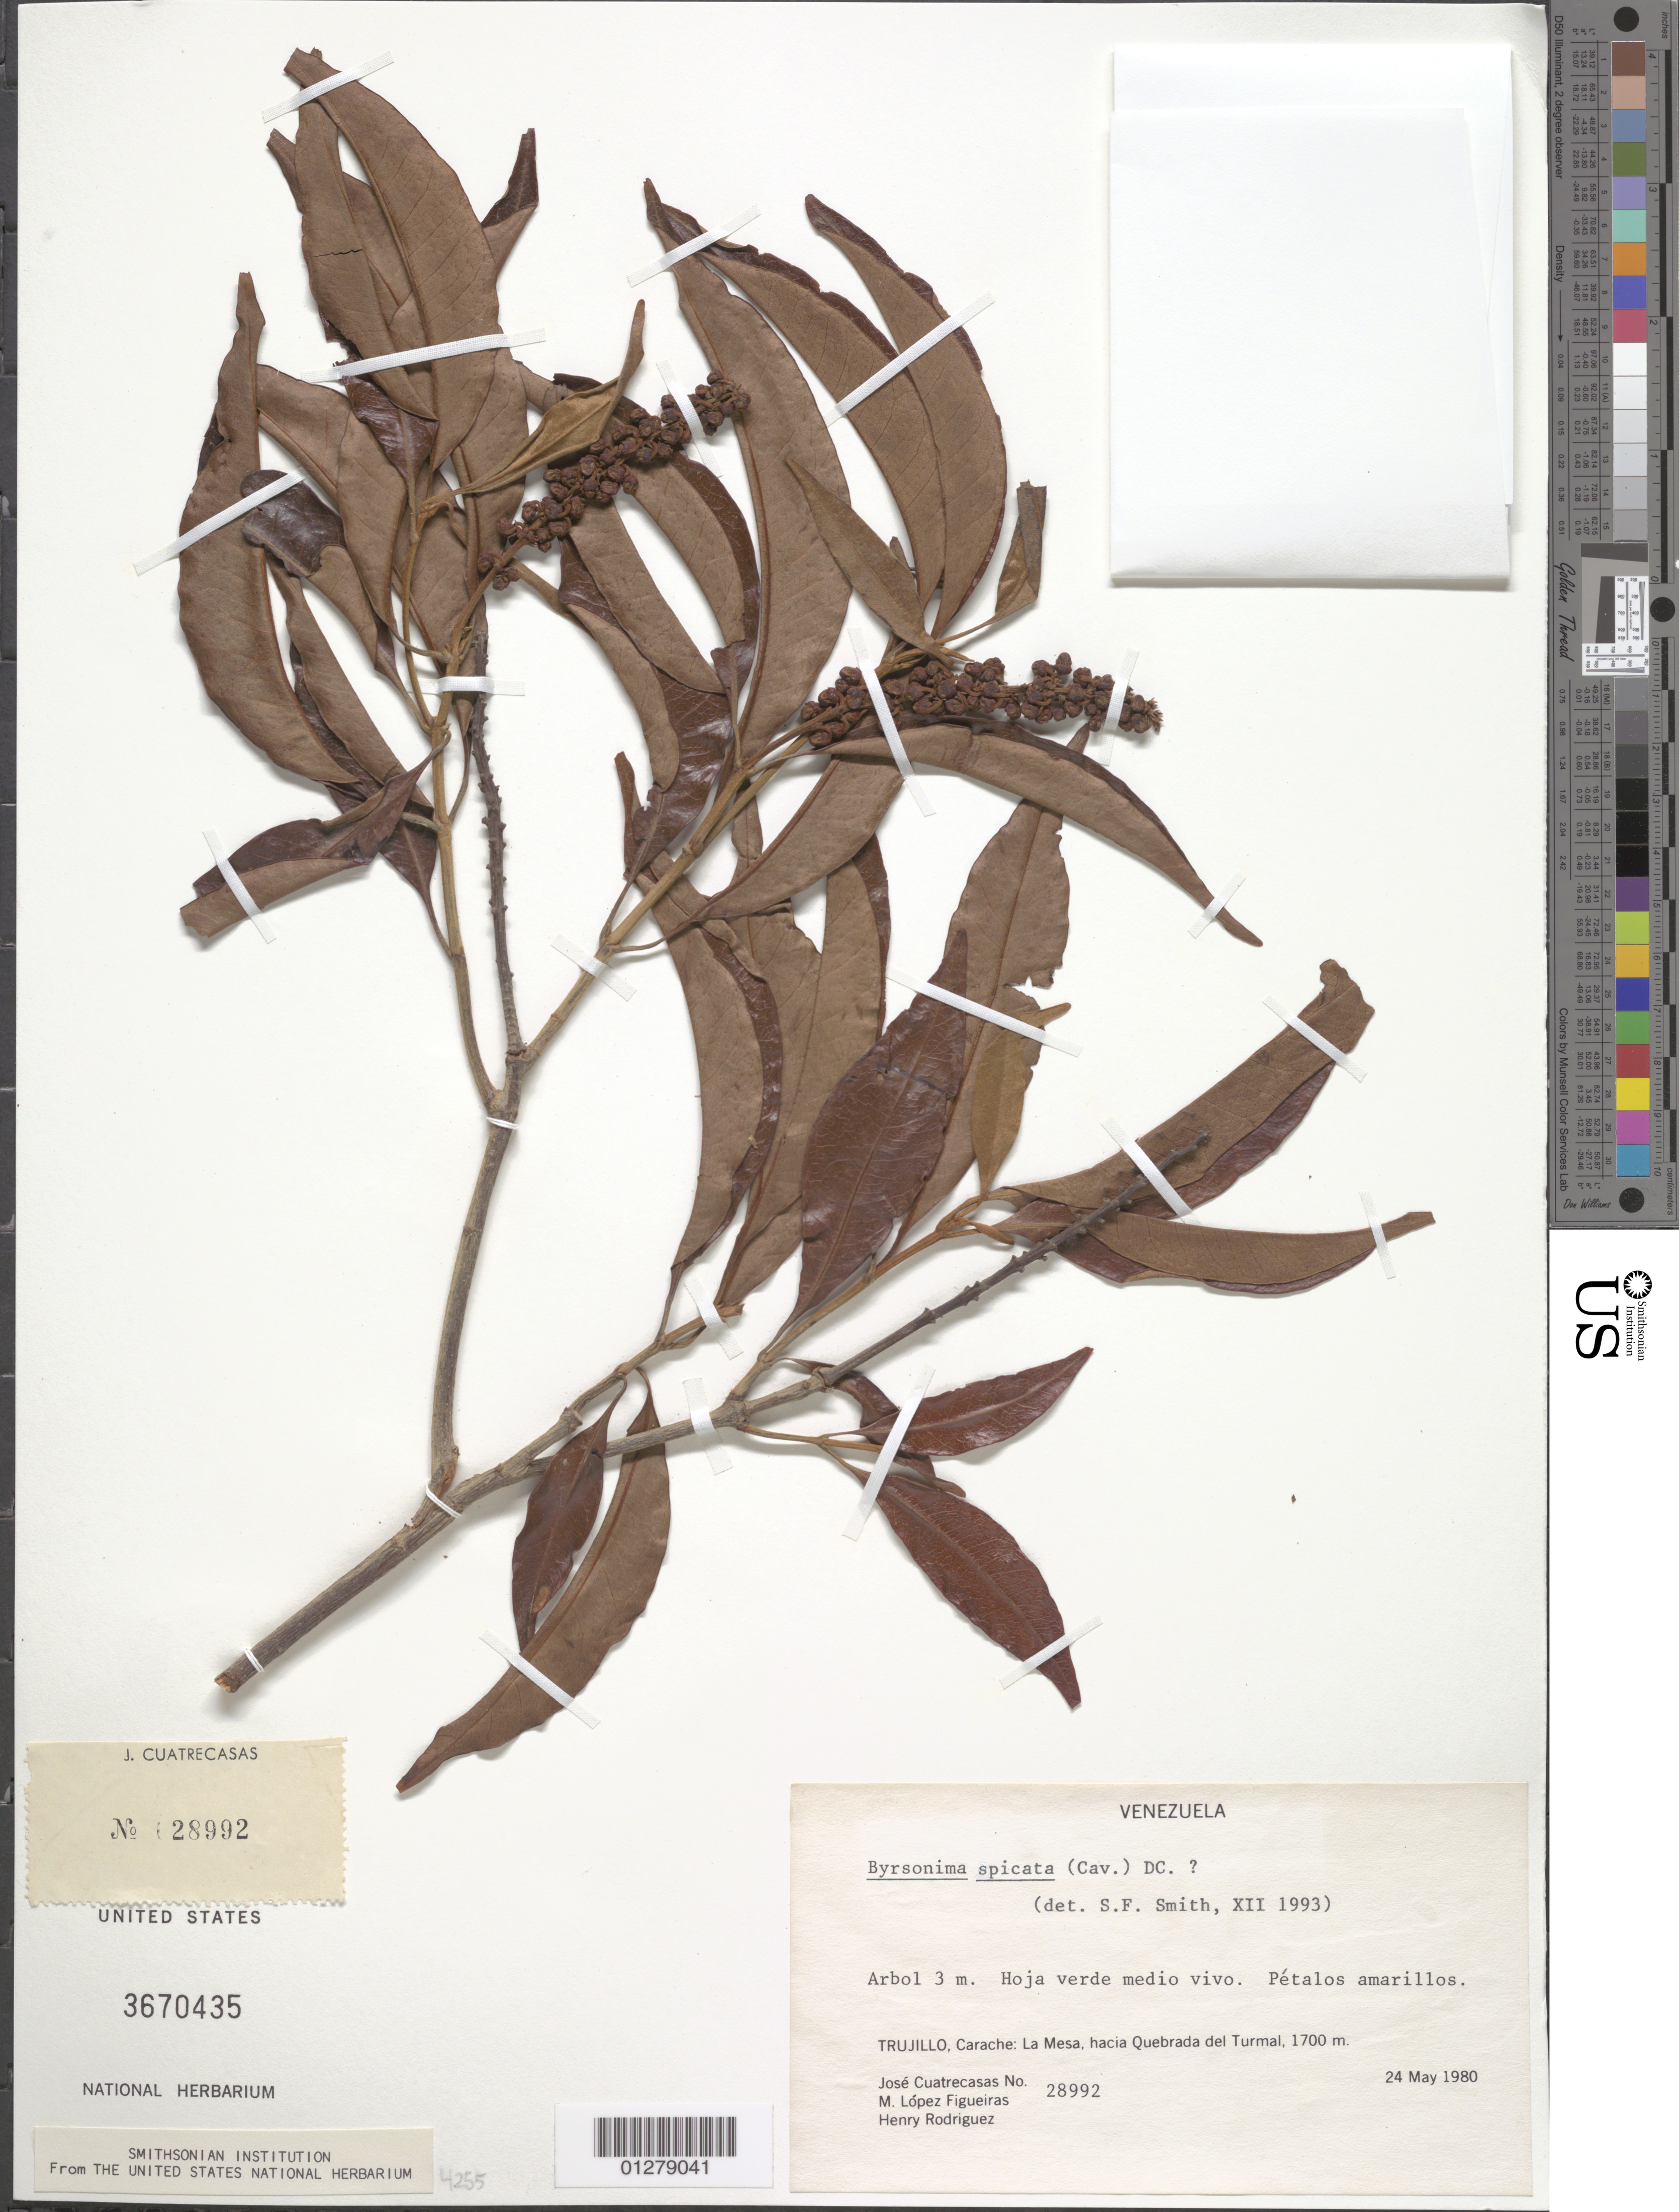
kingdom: Plantae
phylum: Tracheophyta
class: Magnoliopsida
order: Malpighiales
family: Malpighiaceae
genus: Byrsonima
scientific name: Byrsonima spicata (Cav.) DC.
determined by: Smith, Stephen F., (US), NMNH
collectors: J. Cuatrecasas, M. López Figueiras & H. A. Rodriguez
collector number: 28992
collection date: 1980-05-24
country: Venezuela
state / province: Carache / Trujillo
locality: La Mesa, hacia, Quebrada del Turmal.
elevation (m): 1700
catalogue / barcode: US 3670435